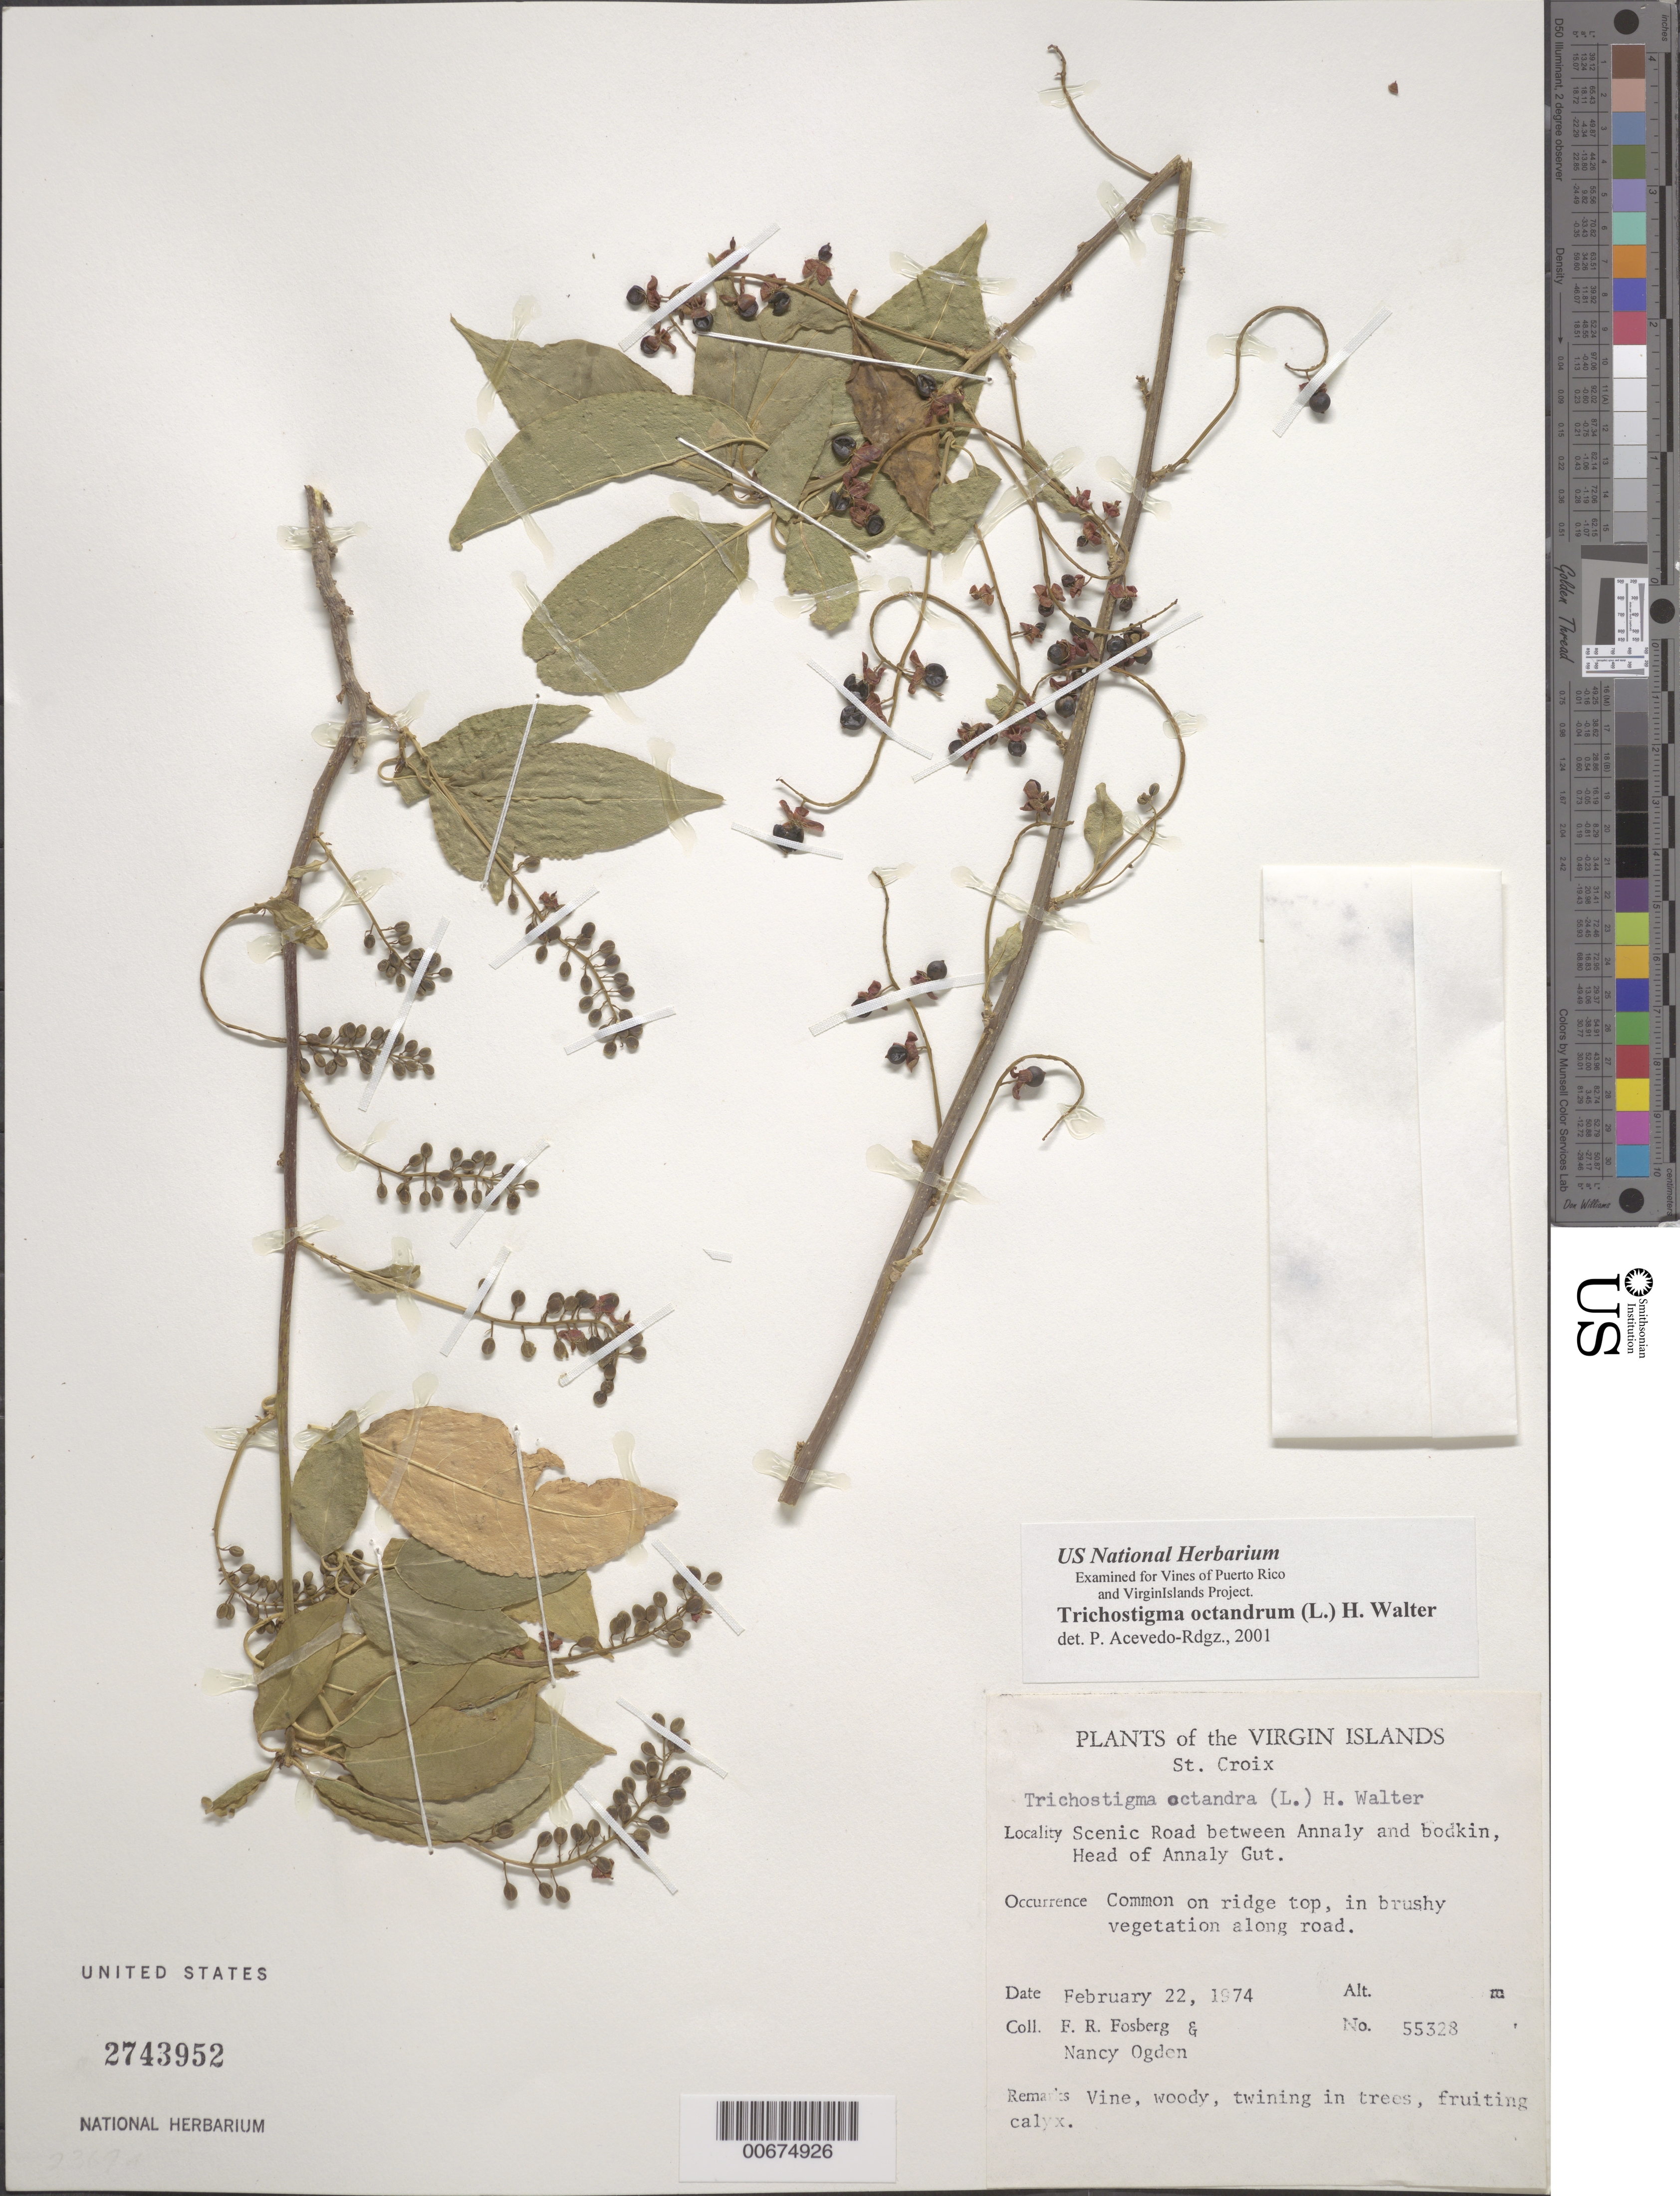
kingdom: Plantae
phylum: Tracheophyta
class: Magnoliopsida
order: Caryophyllales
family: Phytolaccaceae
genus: Trichostigma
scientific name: Trichostigma octandrum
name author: (L.) H. Walter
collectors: F. R. Fosberg & N. Ogden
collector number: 55328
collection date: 1974-02-22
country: U.S. Virgin Islands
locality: Virgin Islands. St. Croix. Scenic Road between Annaly and bodkin, Head of Annaly Gut.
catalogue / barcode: US 2743952